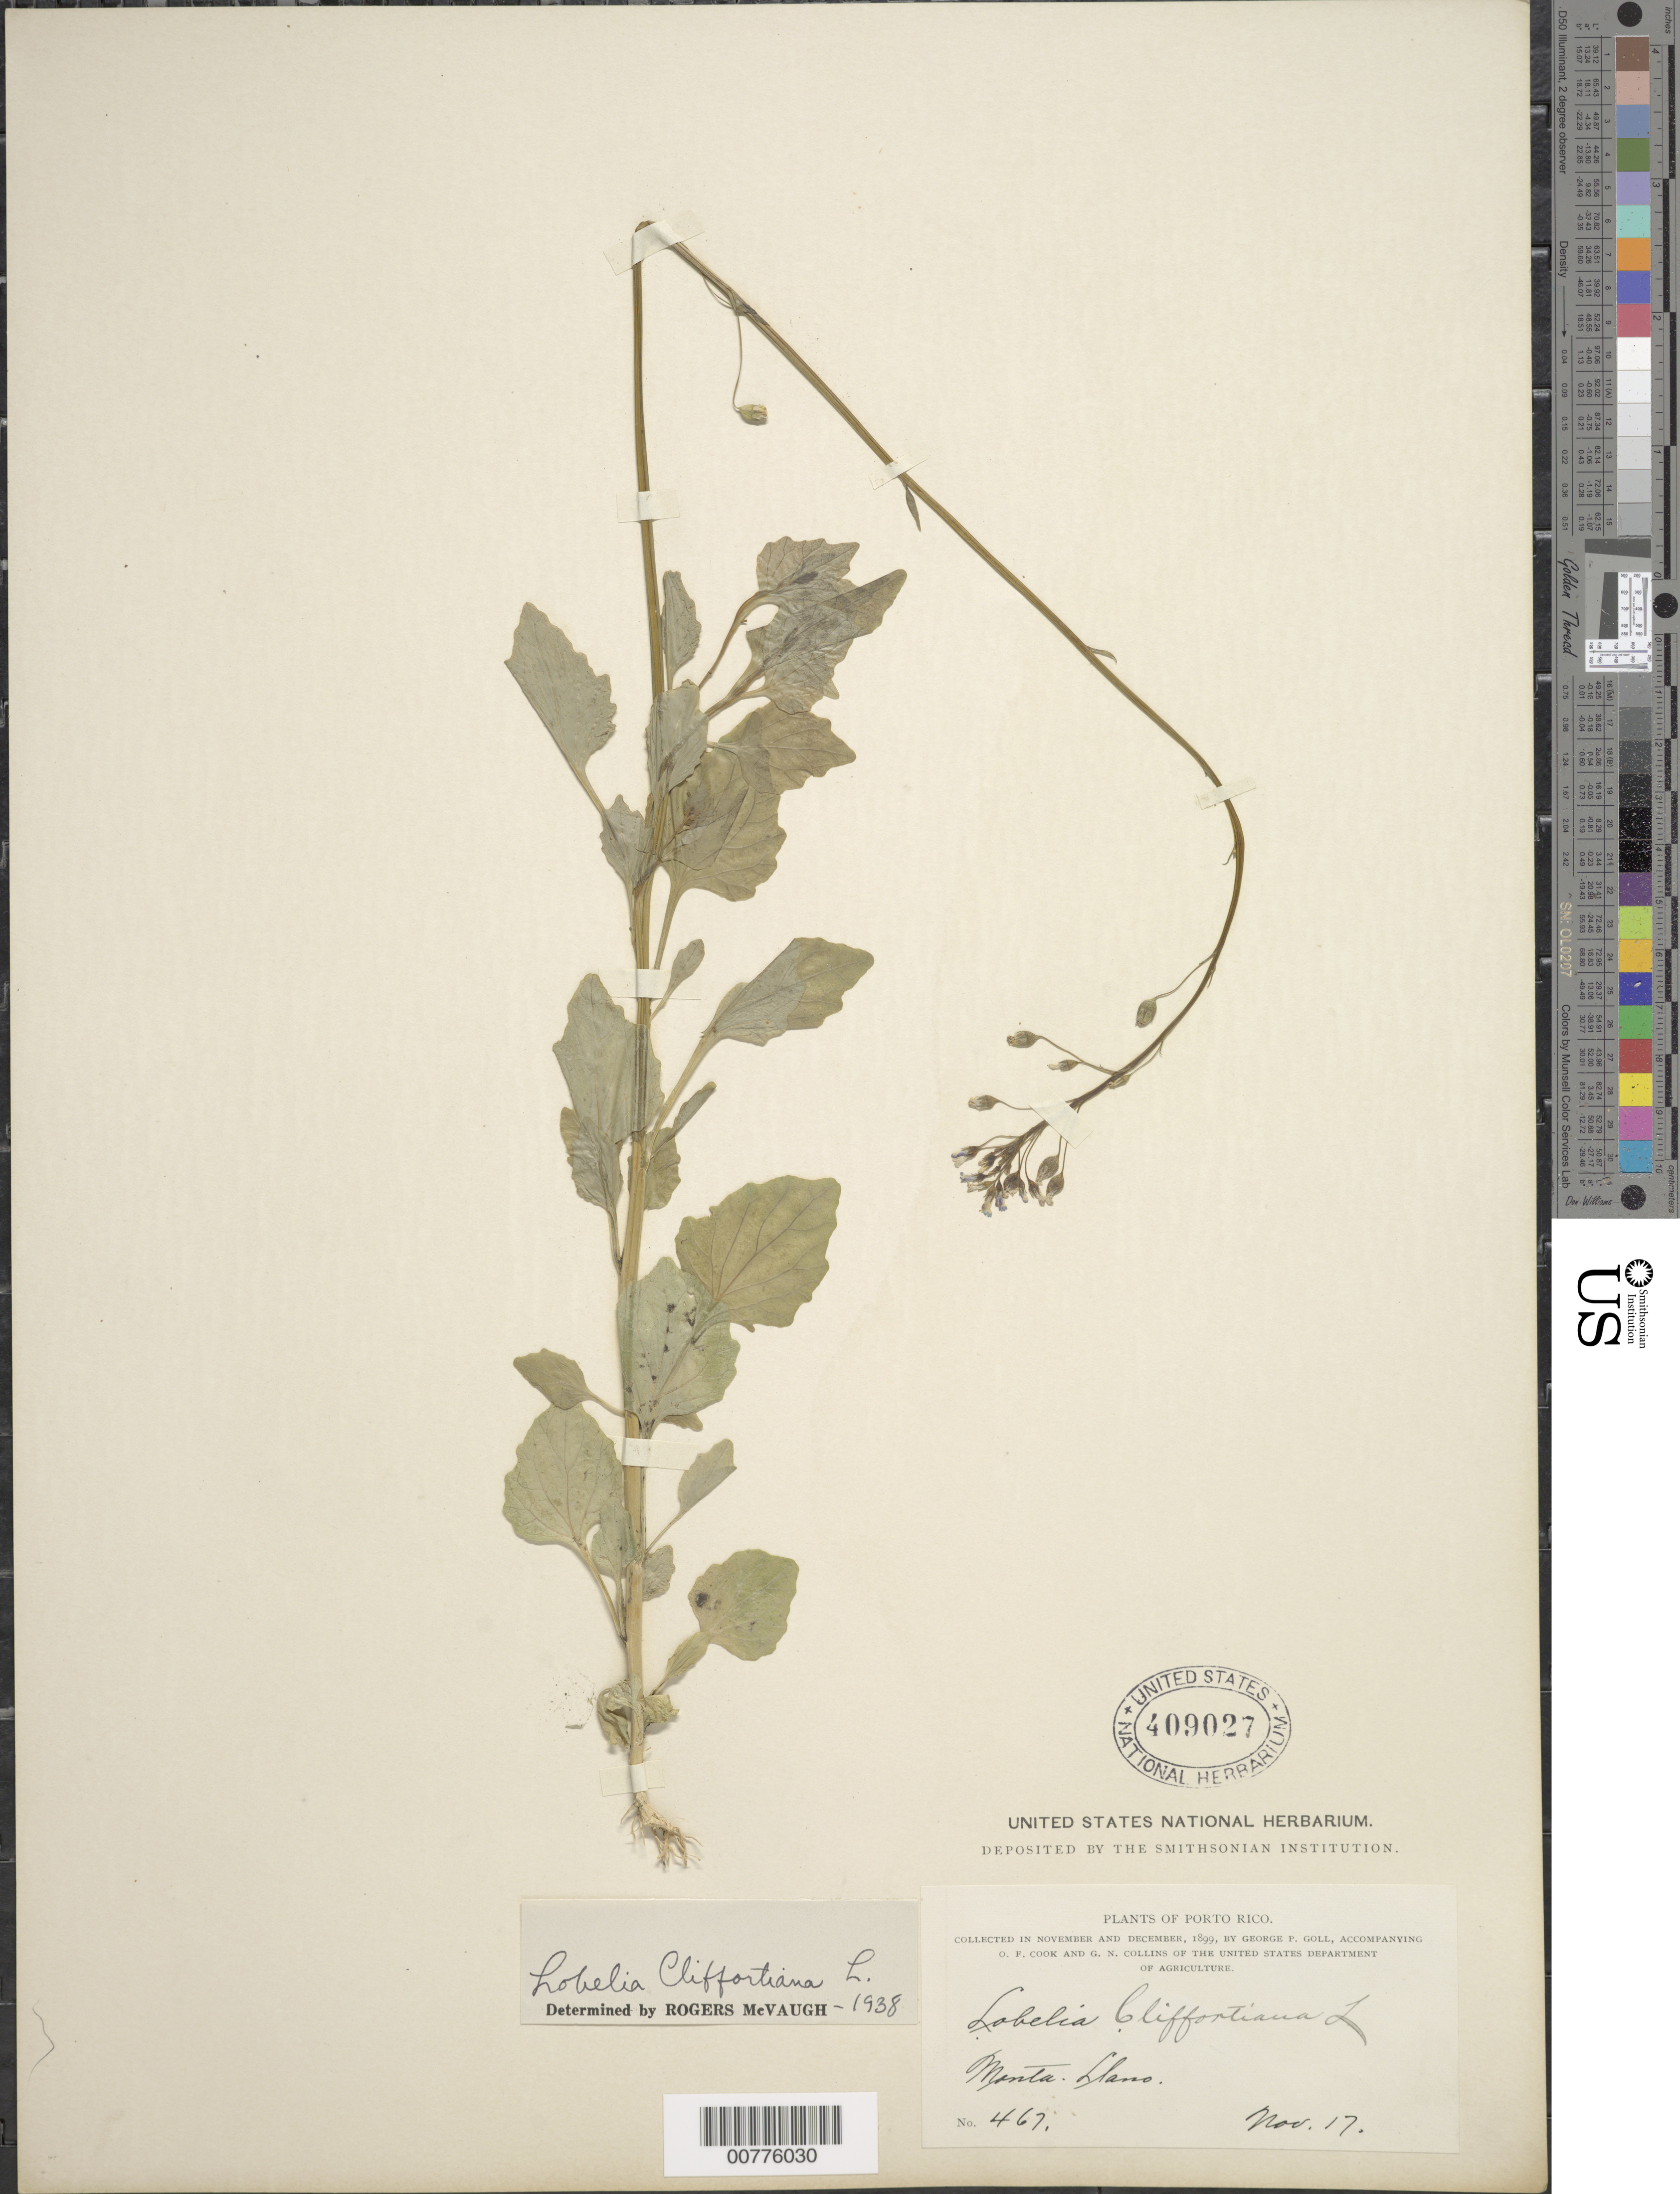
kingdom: Plantae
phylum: Tracheophyta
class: Magnoliopsida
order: Asterales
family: Campanulaceae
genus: Lobelia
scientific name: Lobelia cliffortiana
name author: L.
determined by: McVaugh, R.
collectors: G. Goll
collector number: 467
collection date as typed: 17 Nov 1899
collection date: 1899-11-17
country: Puerto Rico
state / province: Cayey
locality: Monte Llano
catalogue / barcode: US 409027